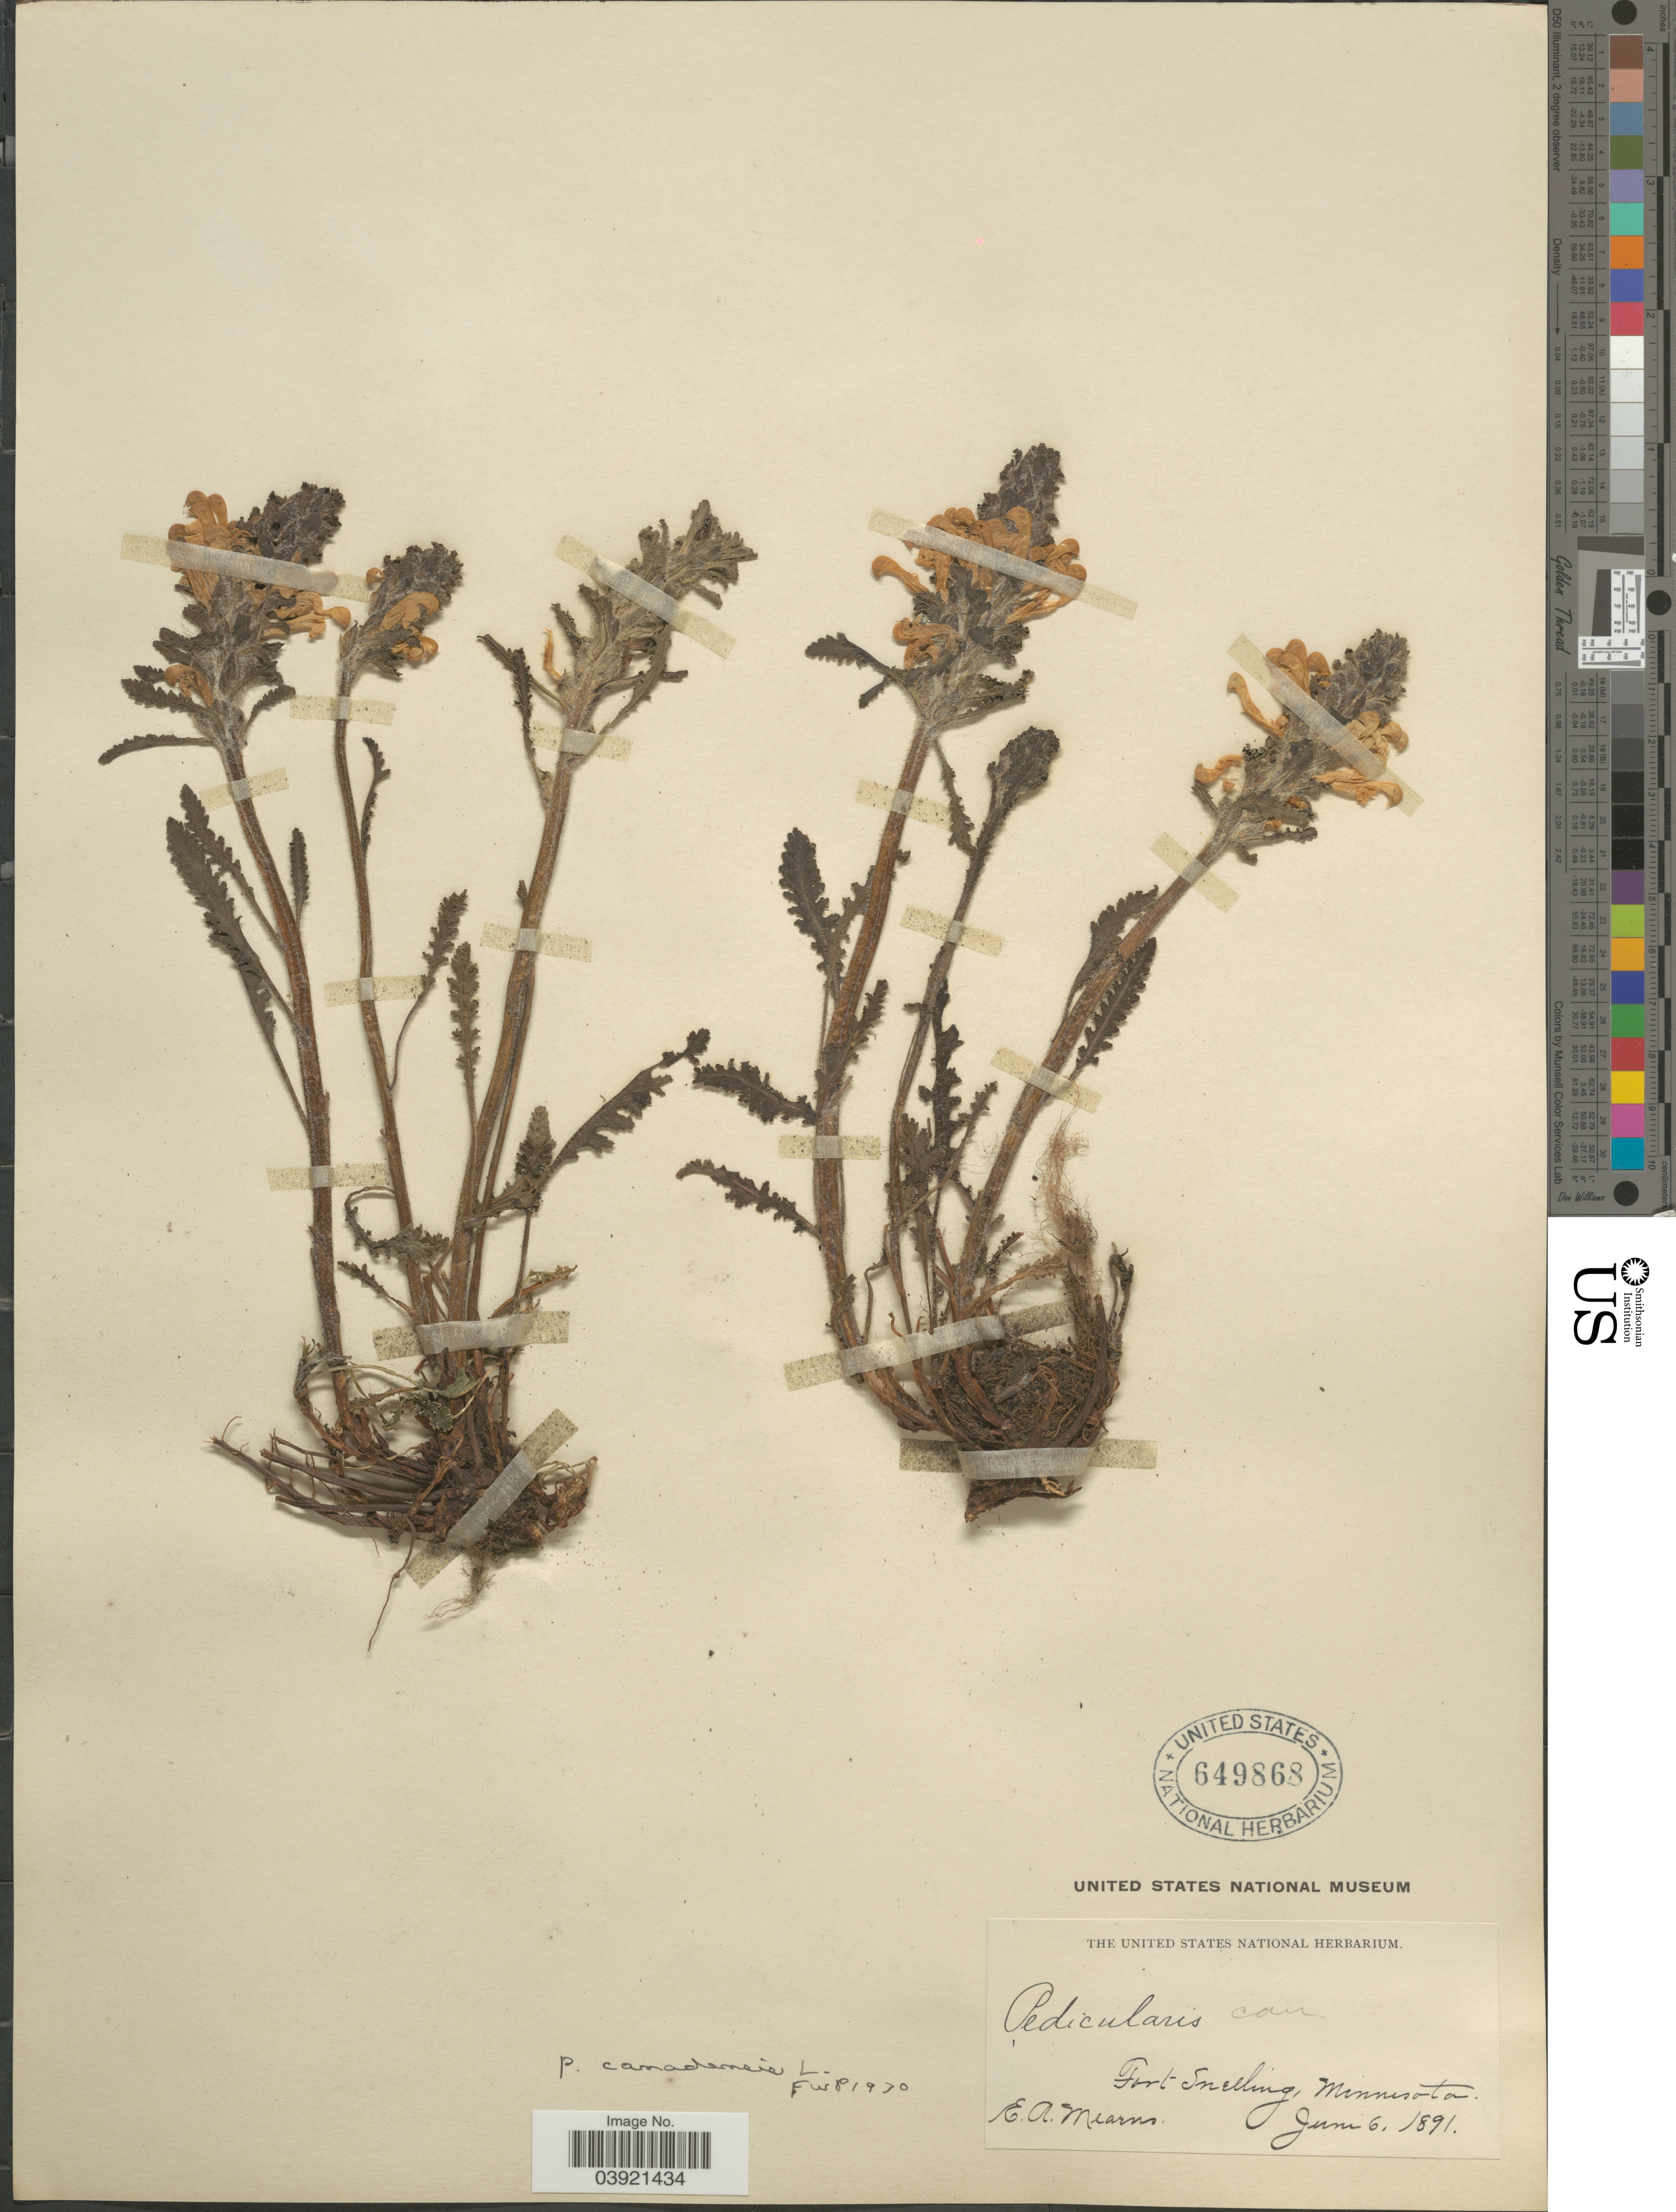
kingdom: Plantae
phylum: Tracheophyta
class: Magnoliopsida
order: Lamiales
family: Orobanchaceae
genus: Pedicularis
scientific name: Pedicularis canadensis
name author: L.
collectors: E. A. Mearns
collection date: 1891-06-06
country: United States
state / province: Minnesota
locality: Fort Snelling.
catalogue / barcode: US 649868